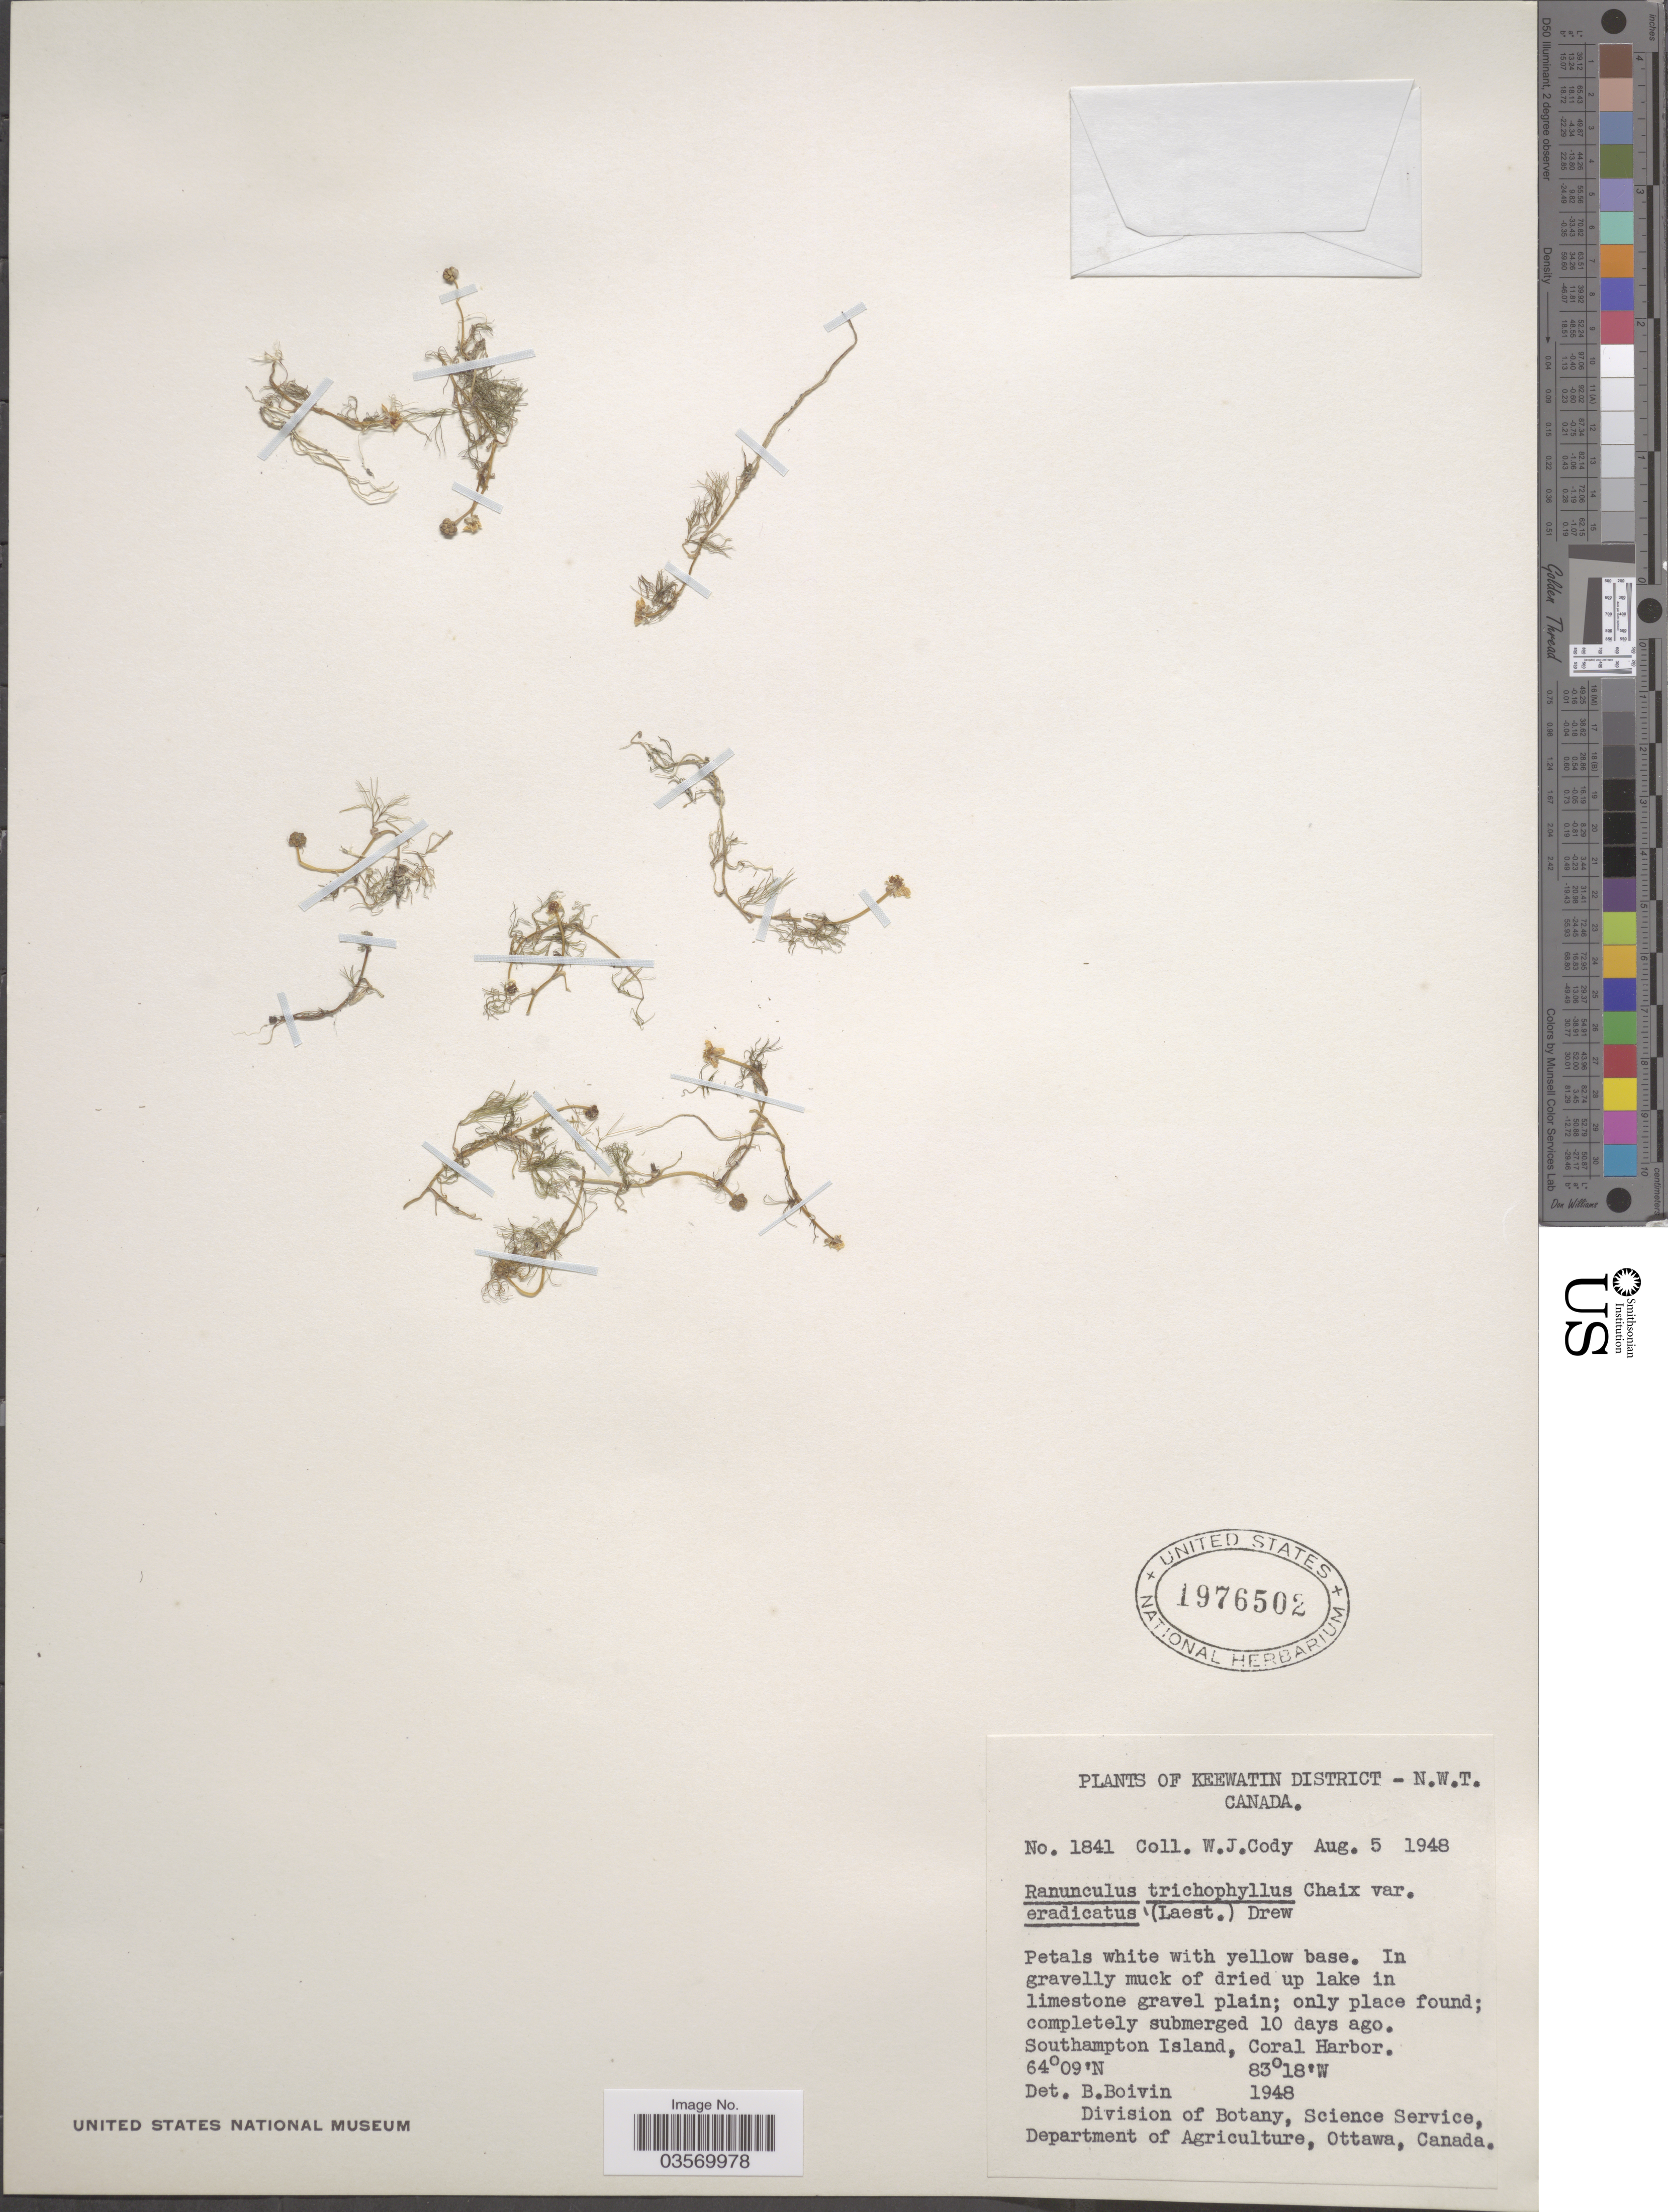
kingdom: Plantae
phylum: Tracheophyta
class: Magnoliopsida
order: Ranunculales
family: Ranunculaceae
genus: Ranunculus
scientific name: Ranunculus sp.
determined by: Strong, Mark T., (BOT), Smithsonian Institution - National Museum of Natural History (UNITED STATES)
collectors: W. Cody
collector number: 1841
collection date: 1948-08-05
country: Canada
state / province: Northwest Territories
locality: Keewatin District. Southampton Island, Coral Harbor.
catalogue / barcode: US 1976502